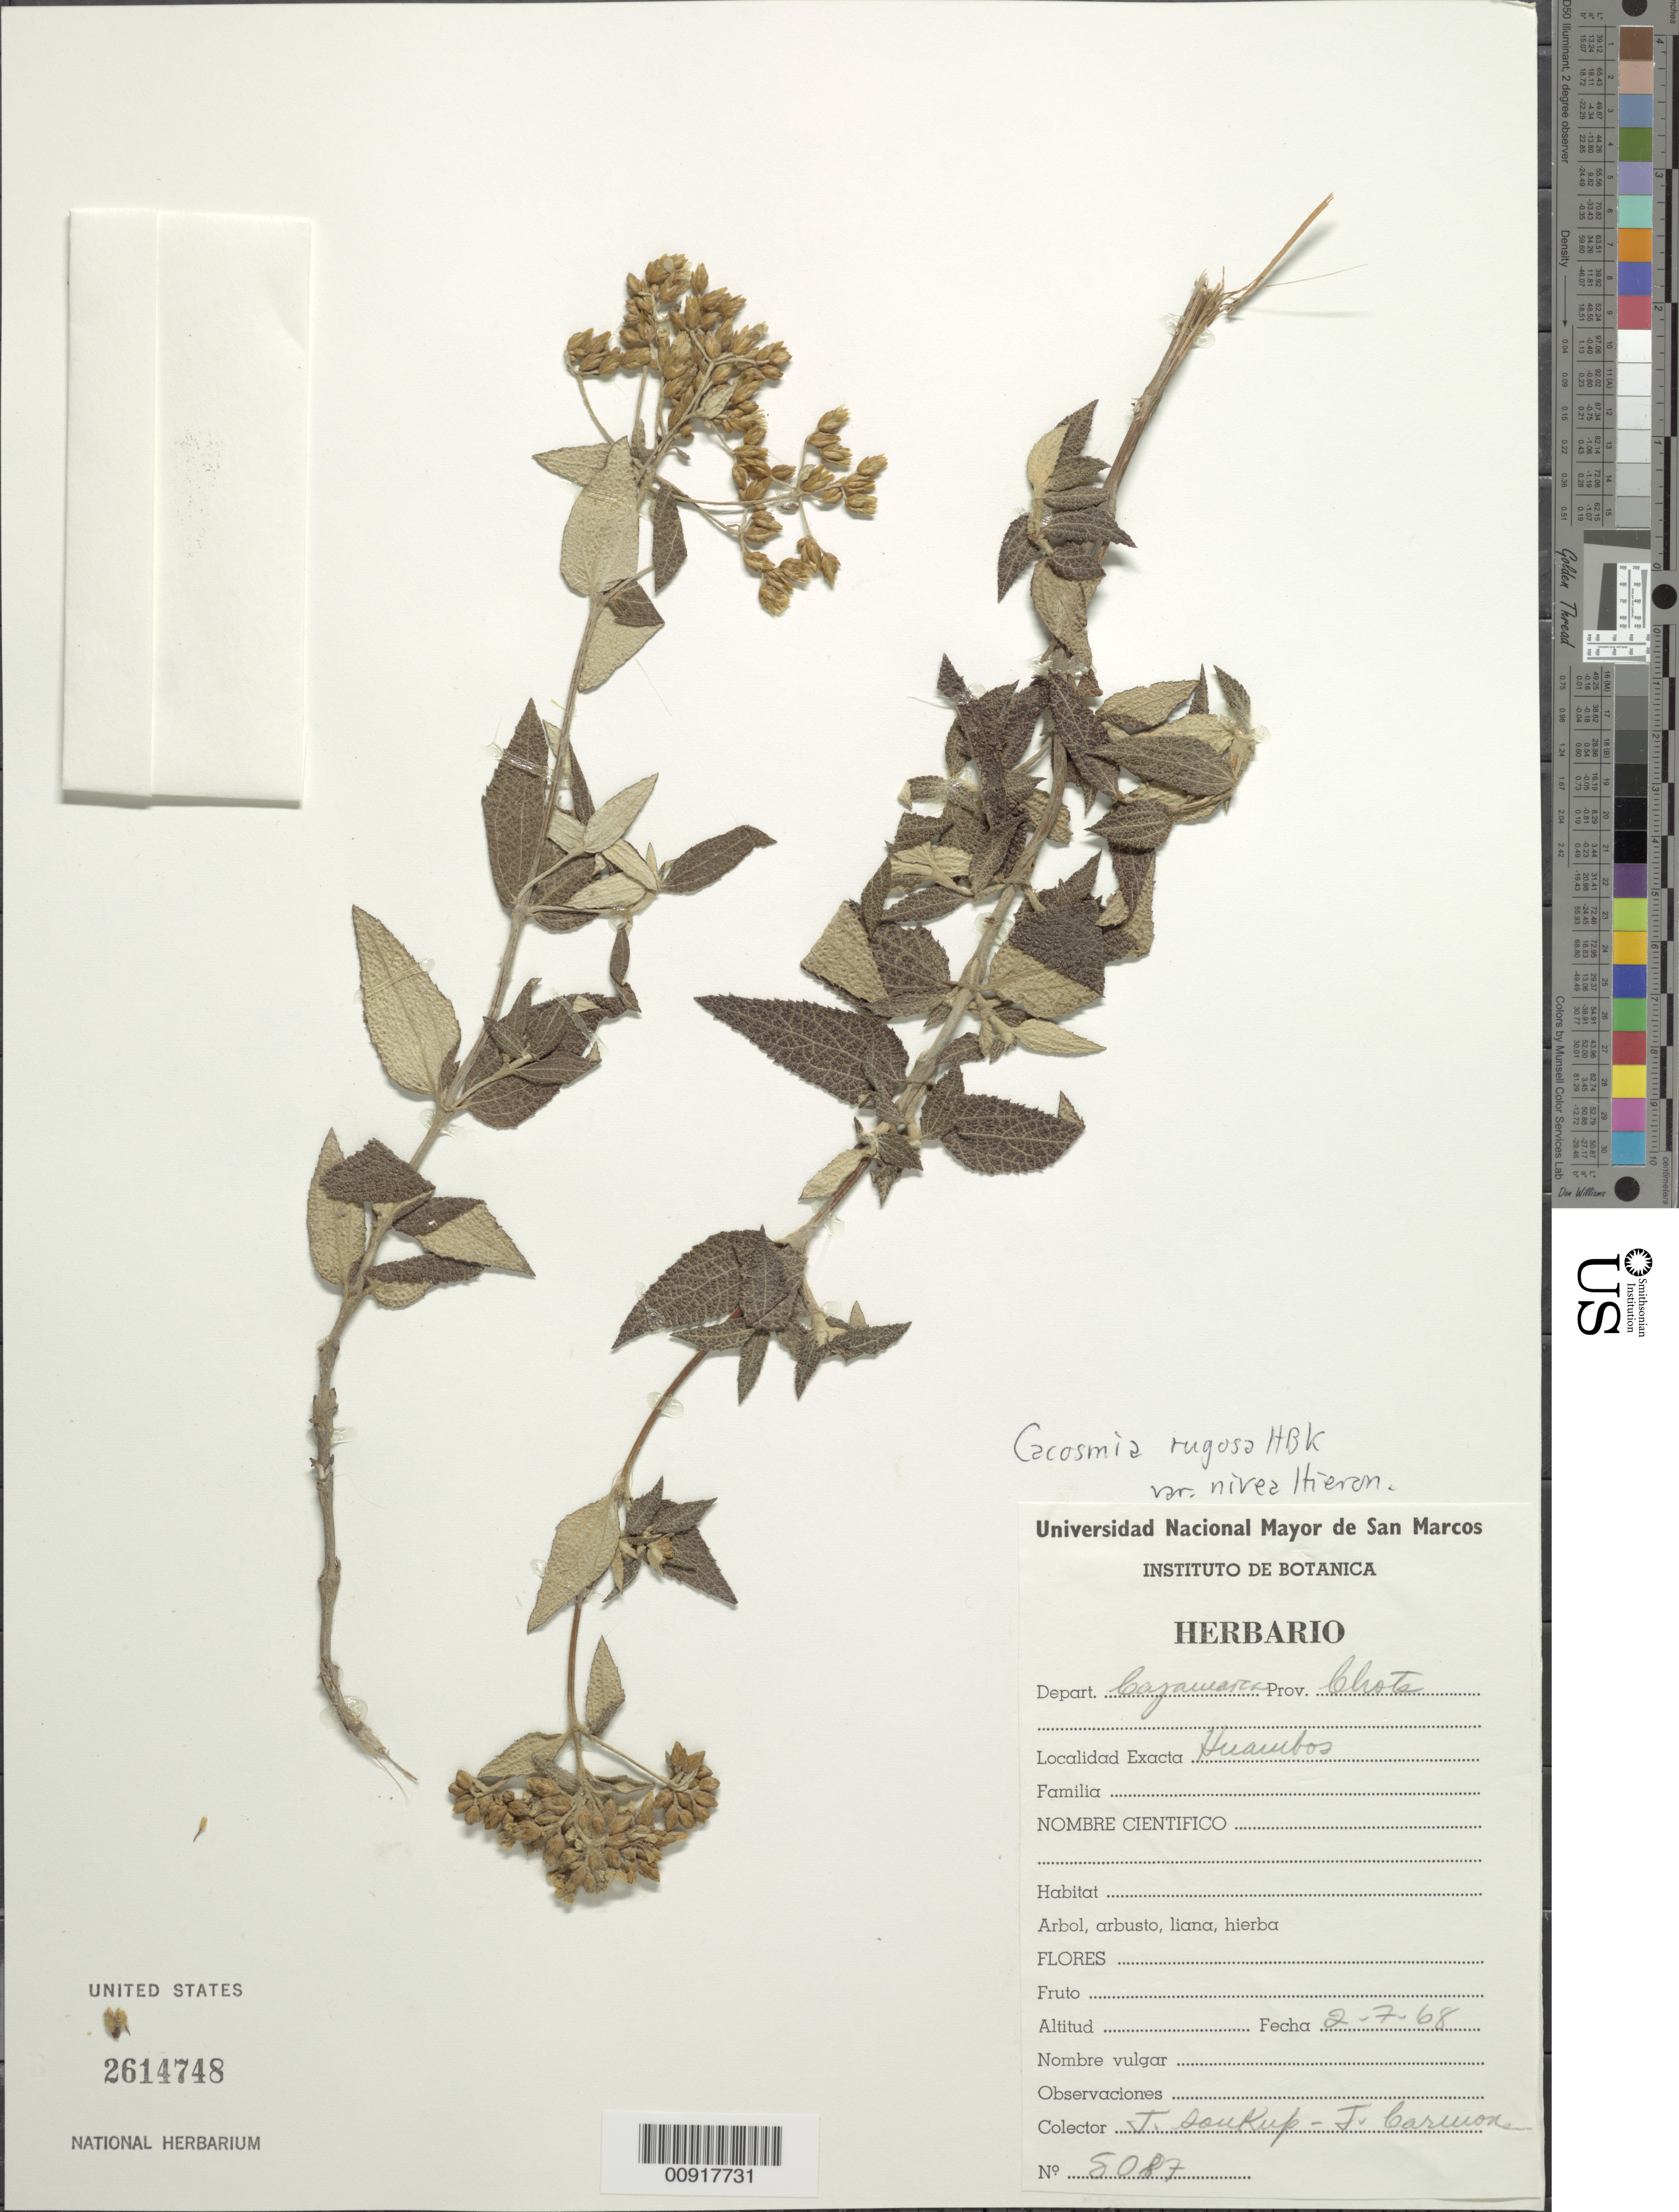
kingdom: Plantae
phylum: Tracheophyta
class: Magnoliopsida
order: Asterales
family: Asteraceae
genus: Cacosmia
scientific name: Cacosmia rugosa var. nivea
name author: Hieron.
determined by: Robinson, Harold E., (US)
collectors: J. J. Soukup & J. Carmon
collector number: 5087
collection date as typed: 2 July 1968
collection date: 1968-07-02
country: Peru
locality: Huambos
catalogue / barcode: US 2614748